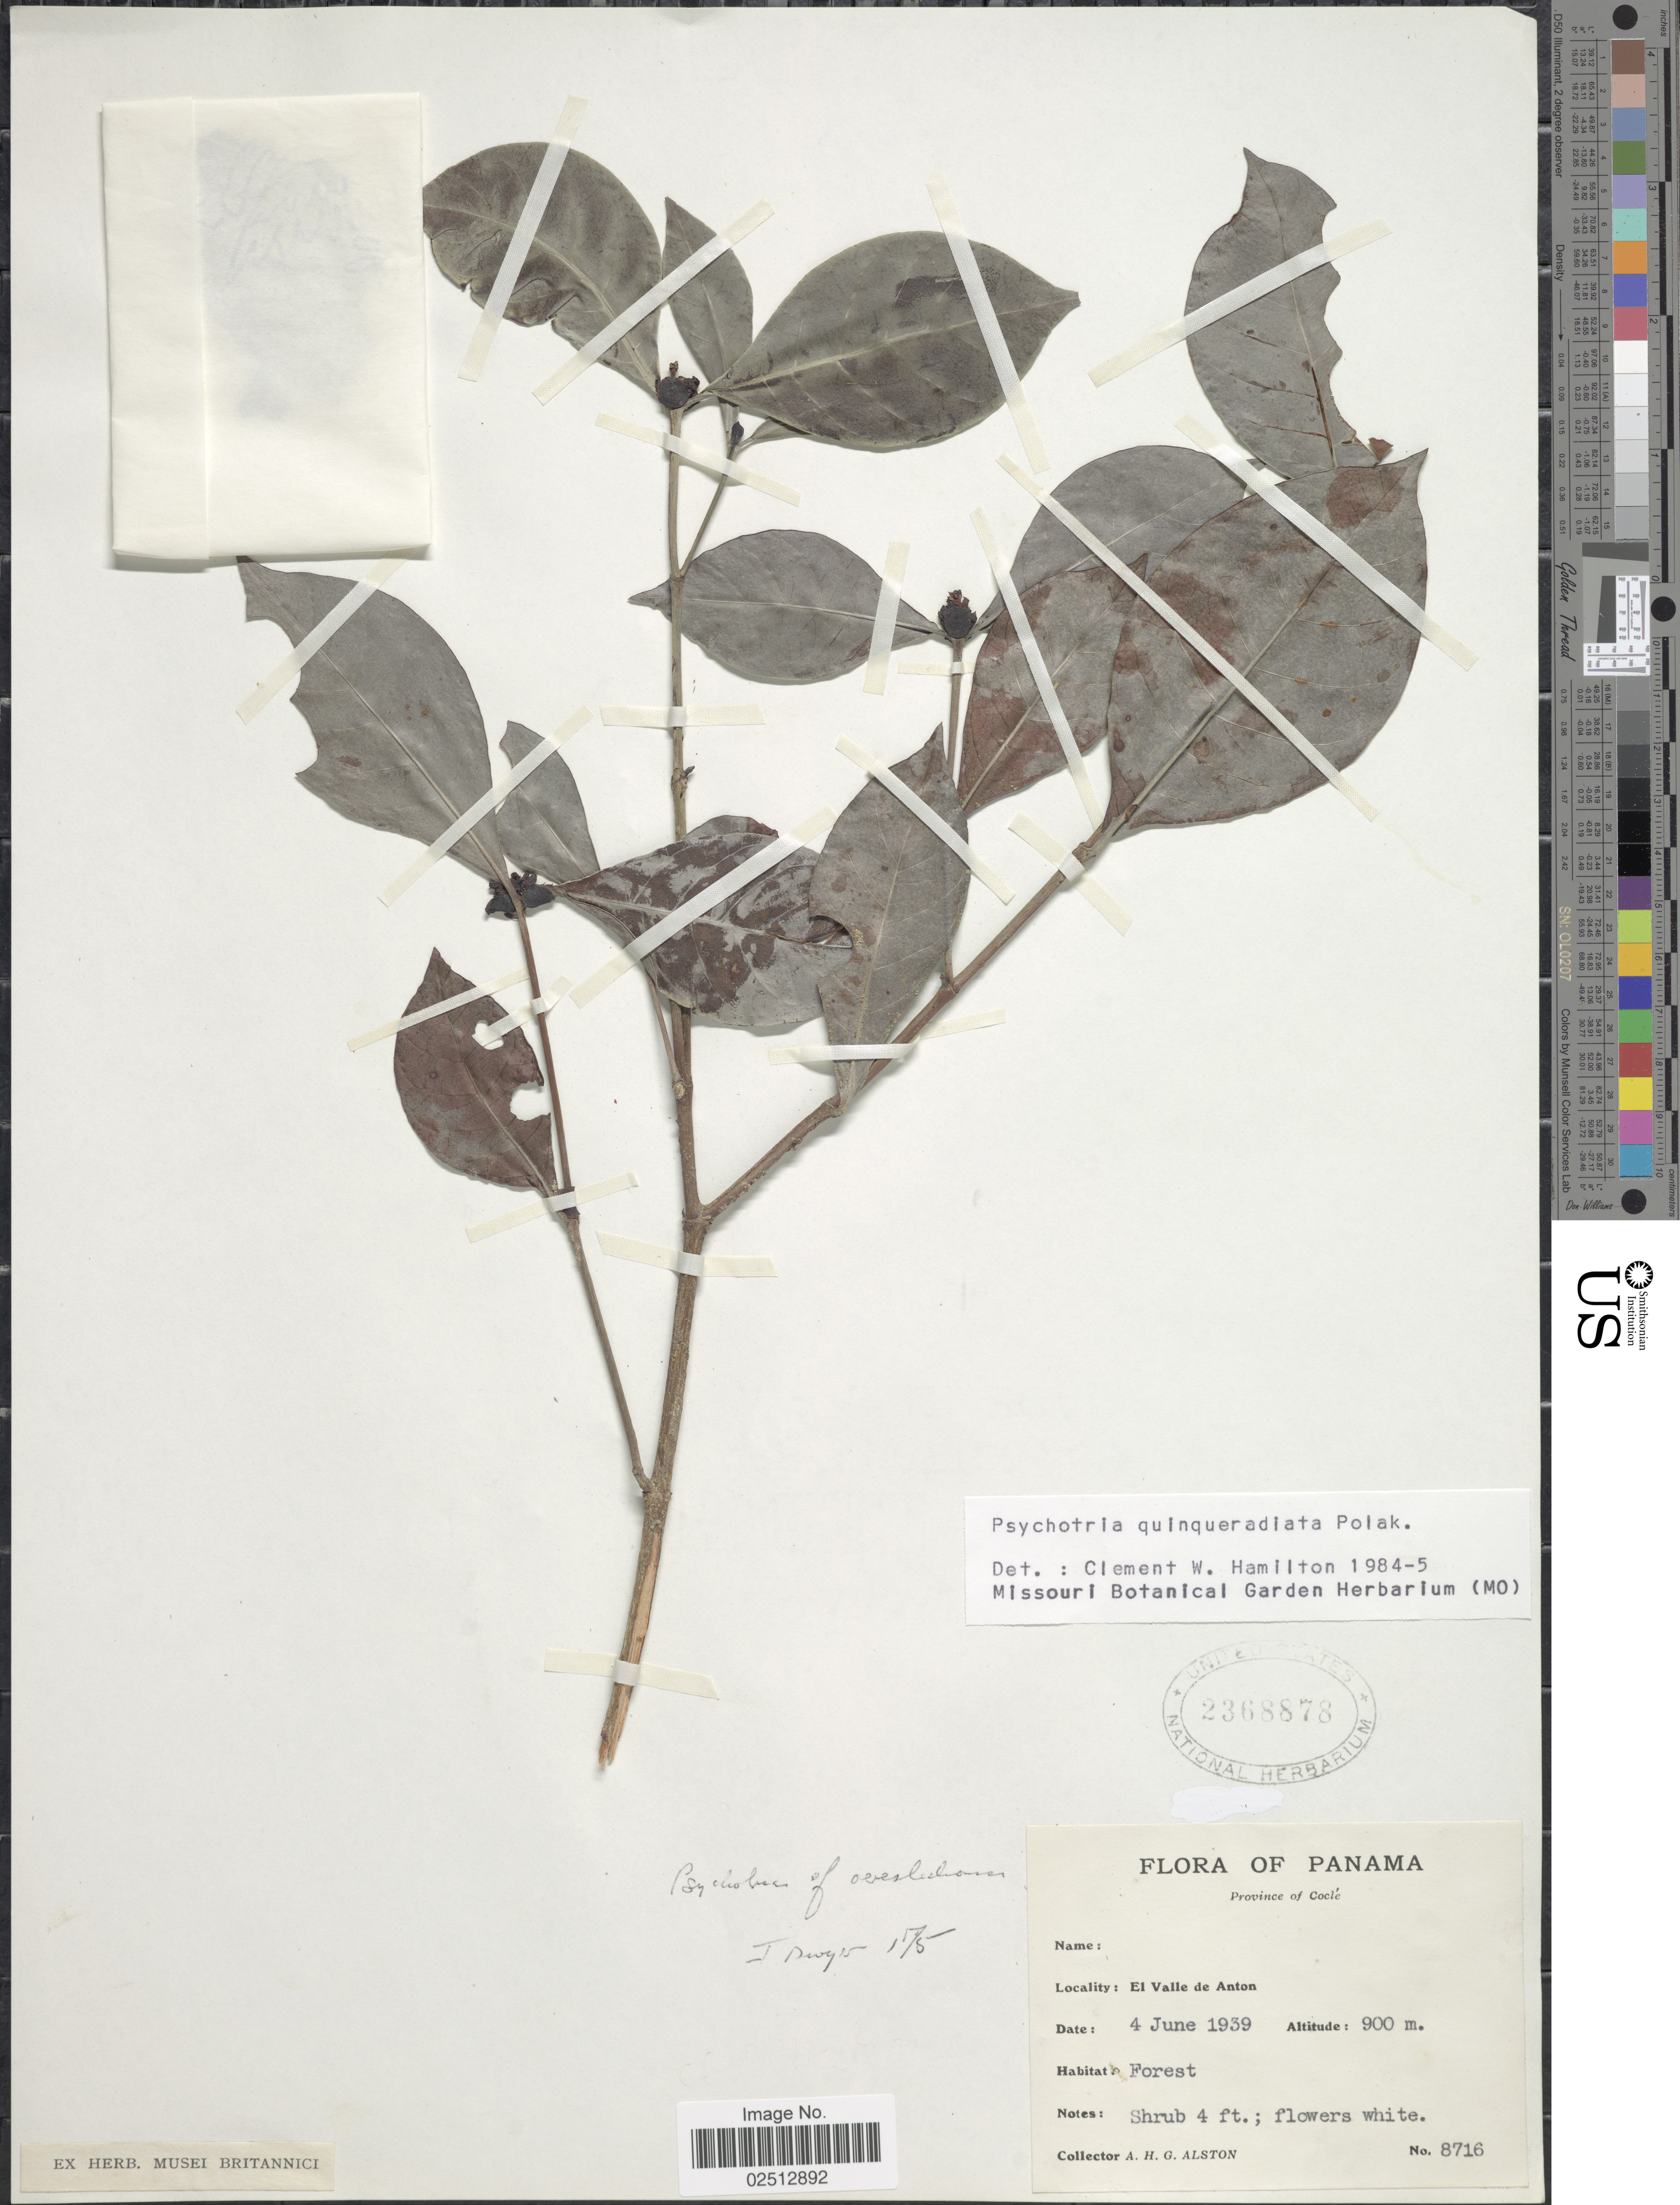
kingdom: Plantae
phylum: Tracheophyta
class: Magnoliopsida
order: Gentianales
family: Rubiaceae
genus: Psychotria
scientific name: Psychotria quinqueradiata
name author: Pol.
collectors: A. H. Alston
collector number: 8716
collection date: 1939-06-04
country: Panama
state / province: Coclé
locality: Province of Cocle. El Valle de Anton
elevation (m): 900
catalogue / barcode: US 2368878